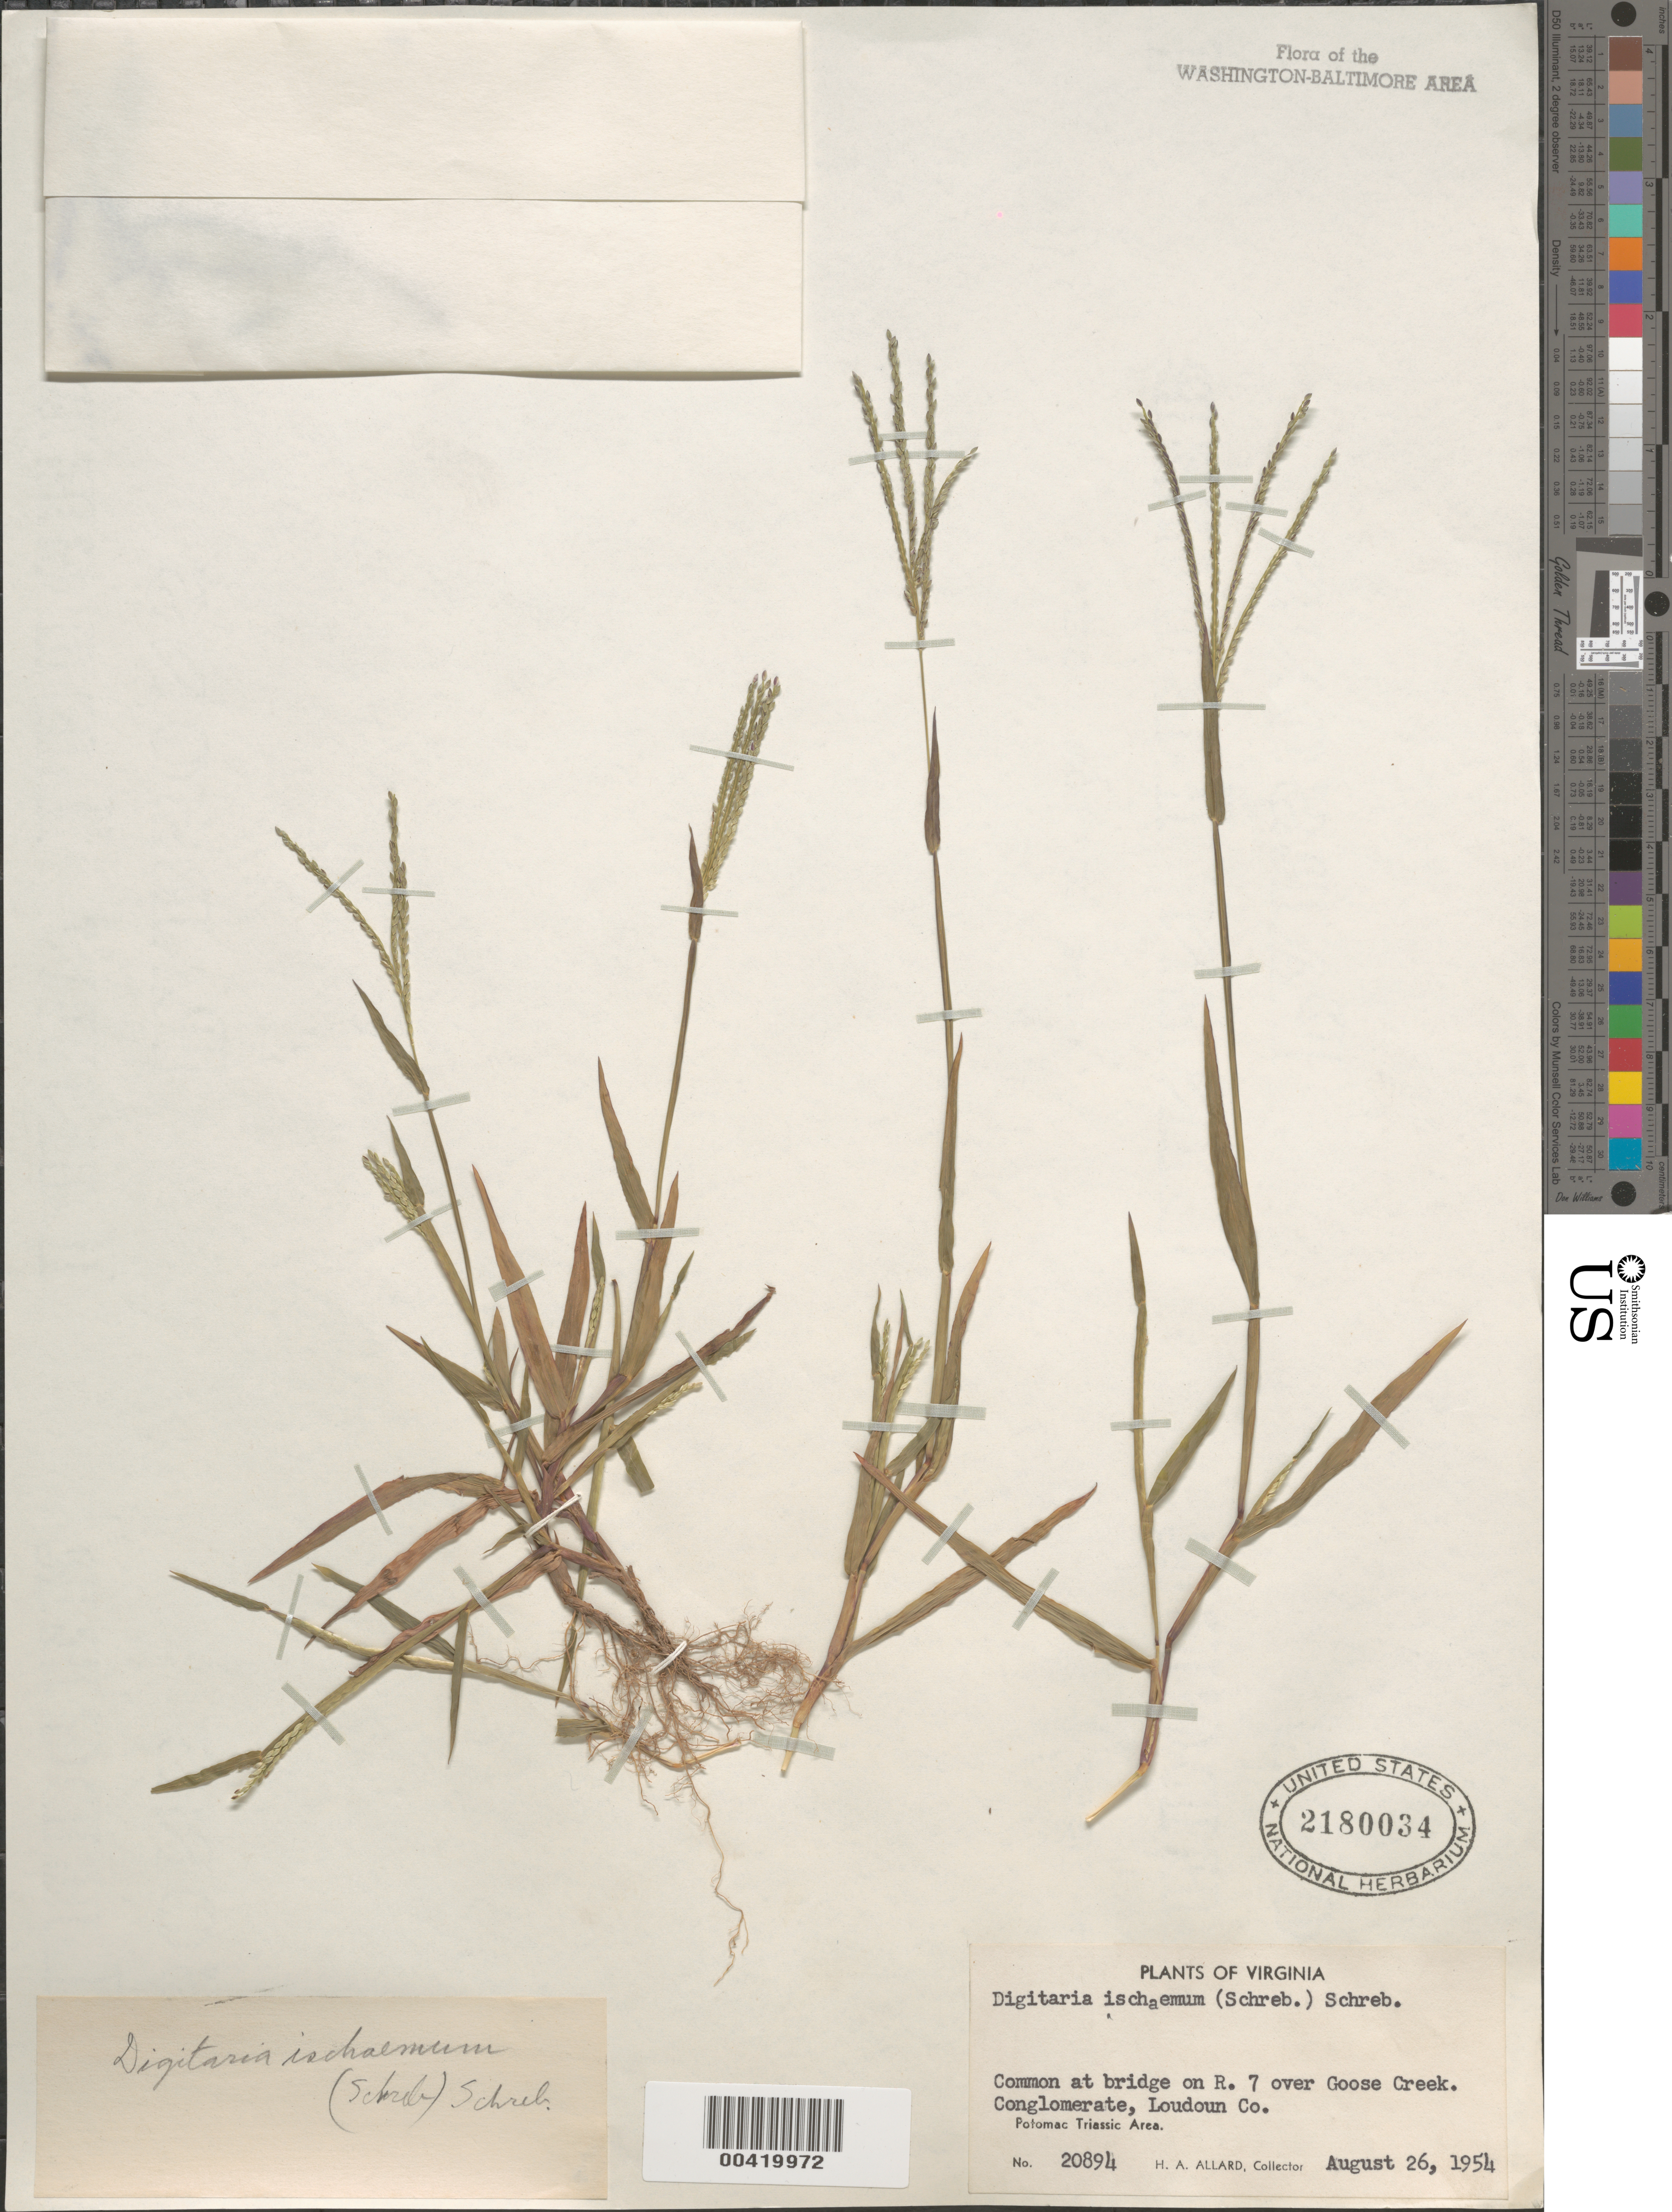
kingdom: Plantae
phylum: Tracheophyta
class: Liliopsida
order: Poales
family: Poaceae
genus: Digitaria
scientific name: Digitaria ischaemum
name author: (Schreber) Schreber ex Muhl.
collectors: H. A. Allard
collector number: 20894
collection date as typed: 26 Aug 1954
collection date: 1954-08-26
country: United States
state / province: Virginia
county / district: Loudoun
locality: Goose Creek, Route 7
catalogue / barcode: US 2180034